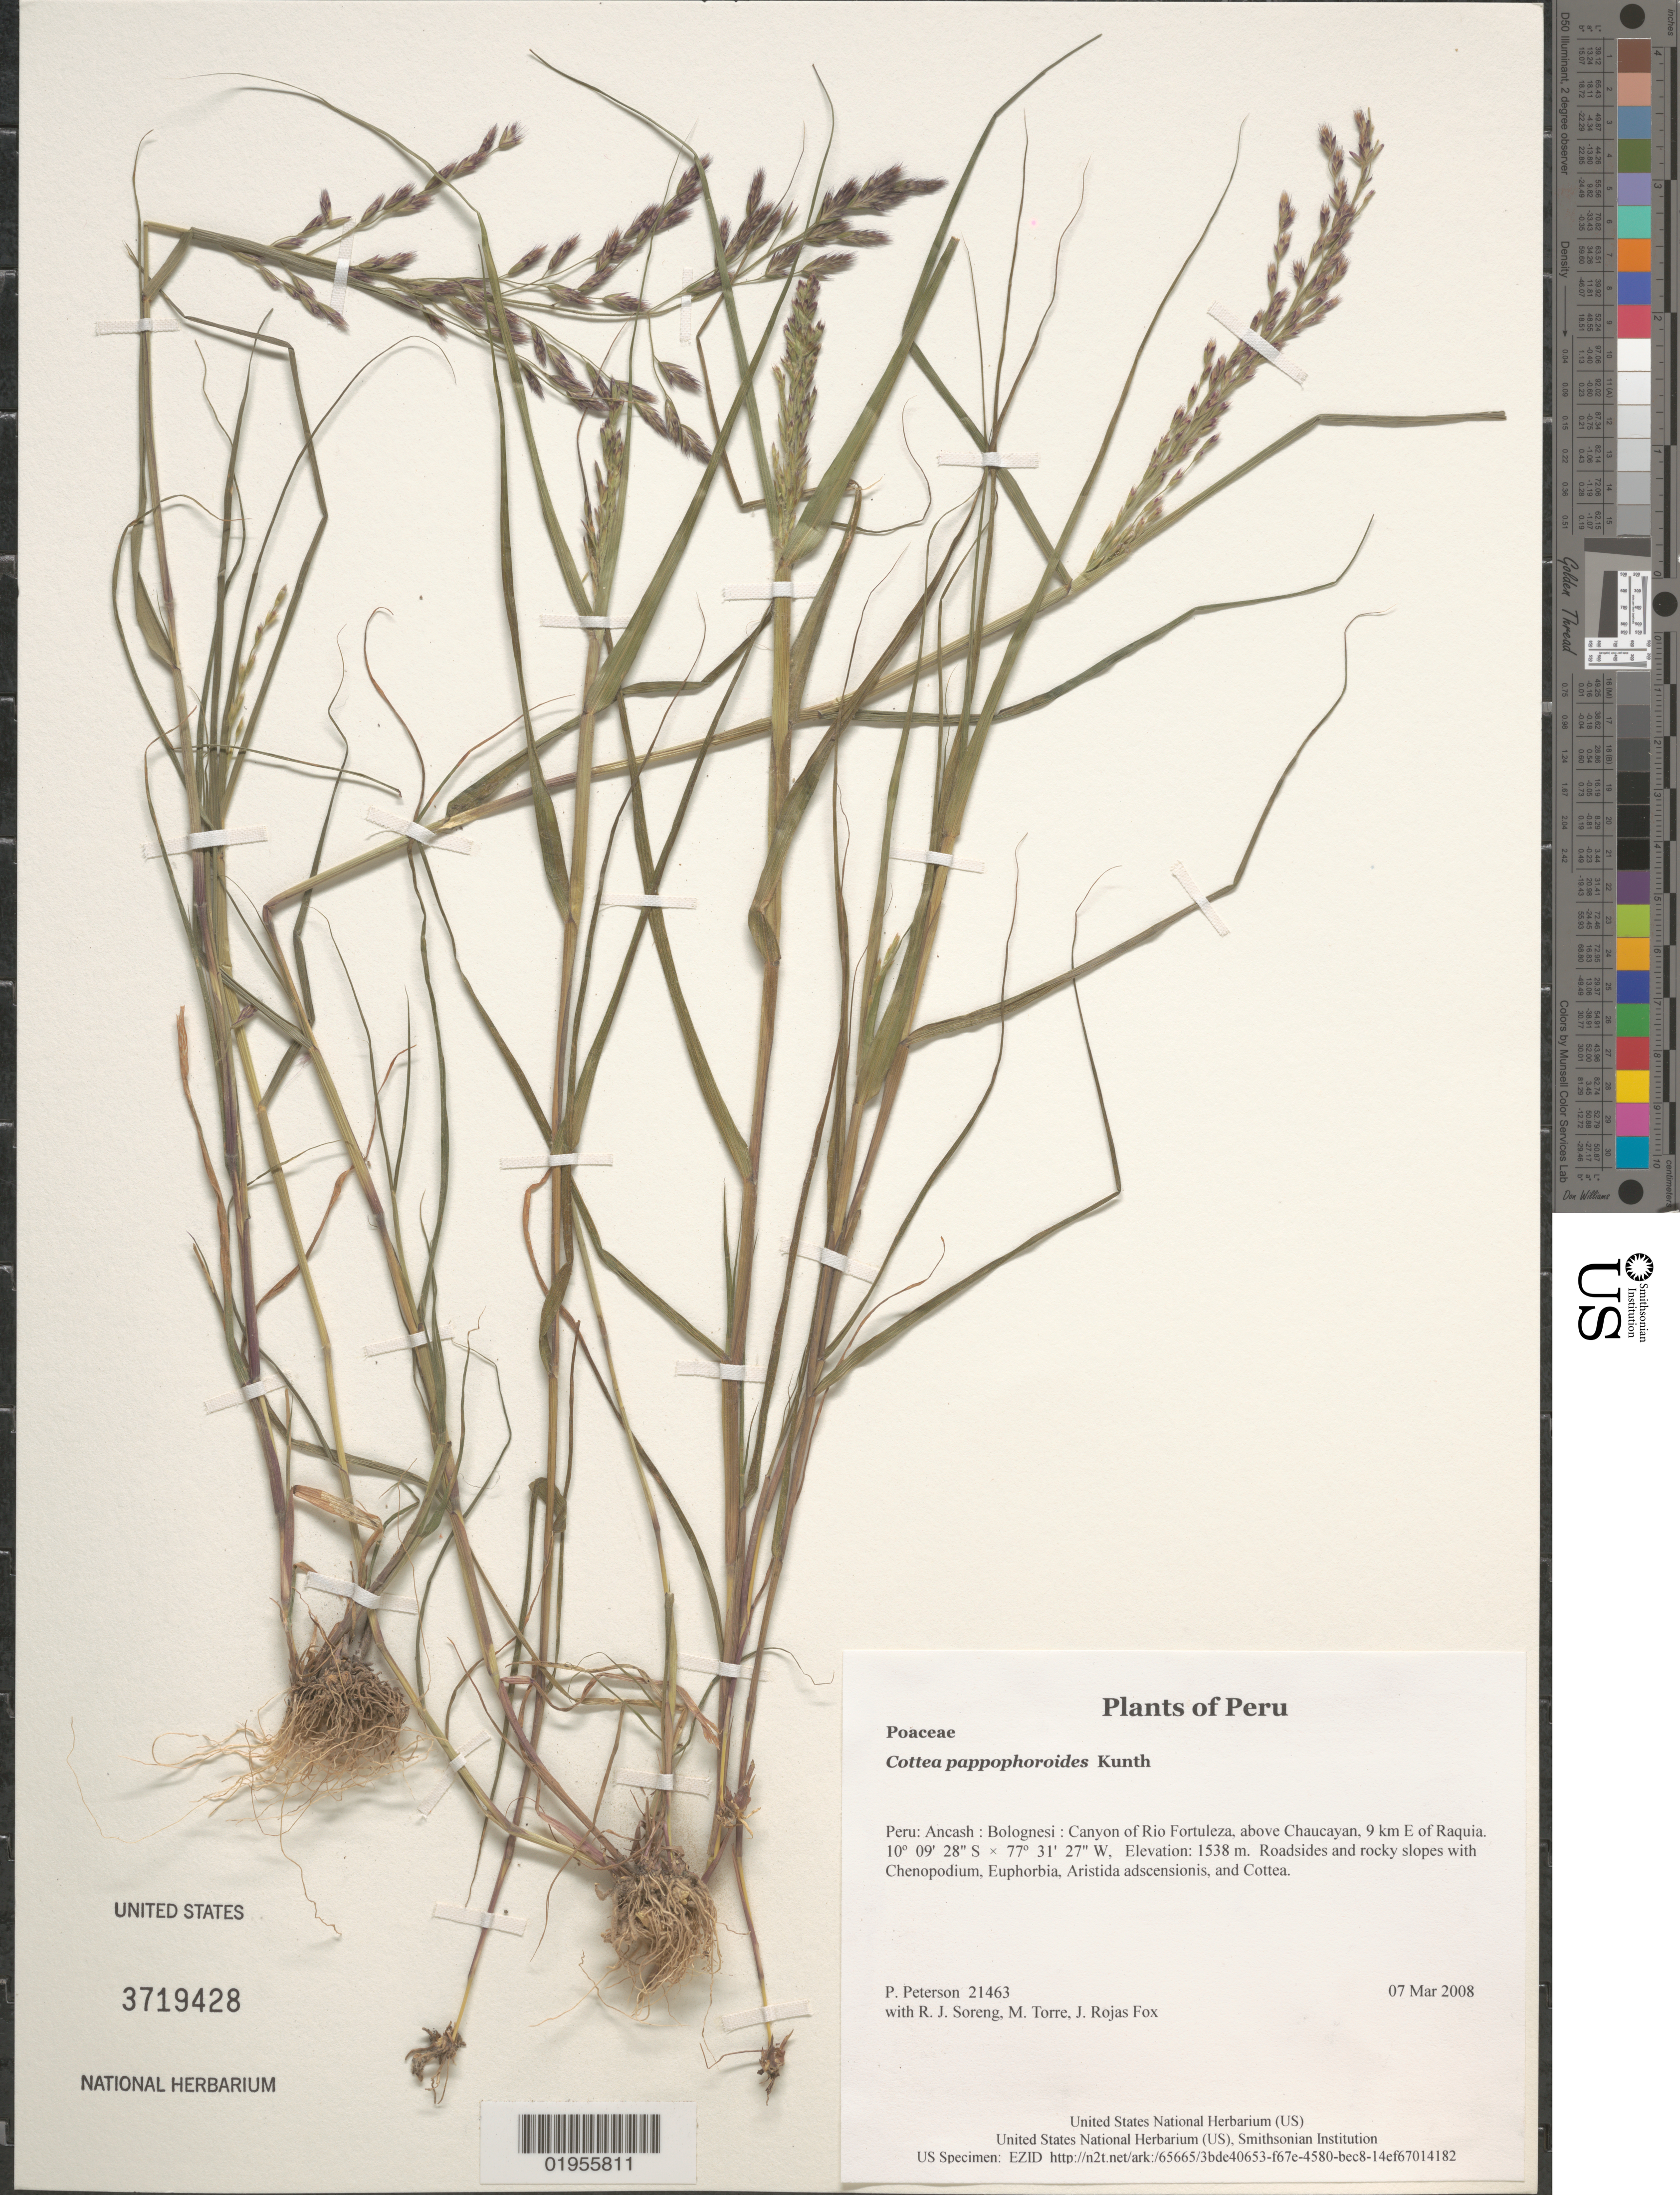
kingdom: Plantae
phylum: Tracheophyta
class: Liliopsida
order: Poales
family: Poaceae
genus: Cottea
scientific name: Cottea pappophoroides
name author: Kunth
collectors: P. M. Peterson, R. J. Soreng, M. Torre & J. Rojas Fox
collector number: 21463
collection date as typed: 07 Mar 2008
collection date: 2008-03-07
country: Peru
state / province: Ancash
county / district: Bolognesi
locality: Canyon of Rio Fortuleza, above Chaucayan, 9 km E of Raquia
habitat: Roadsides and rocky slopes with Chenopodium, Euphorbia, Aristida adscensionis, and Cottea.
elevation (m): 1538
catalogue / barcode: US 3719428